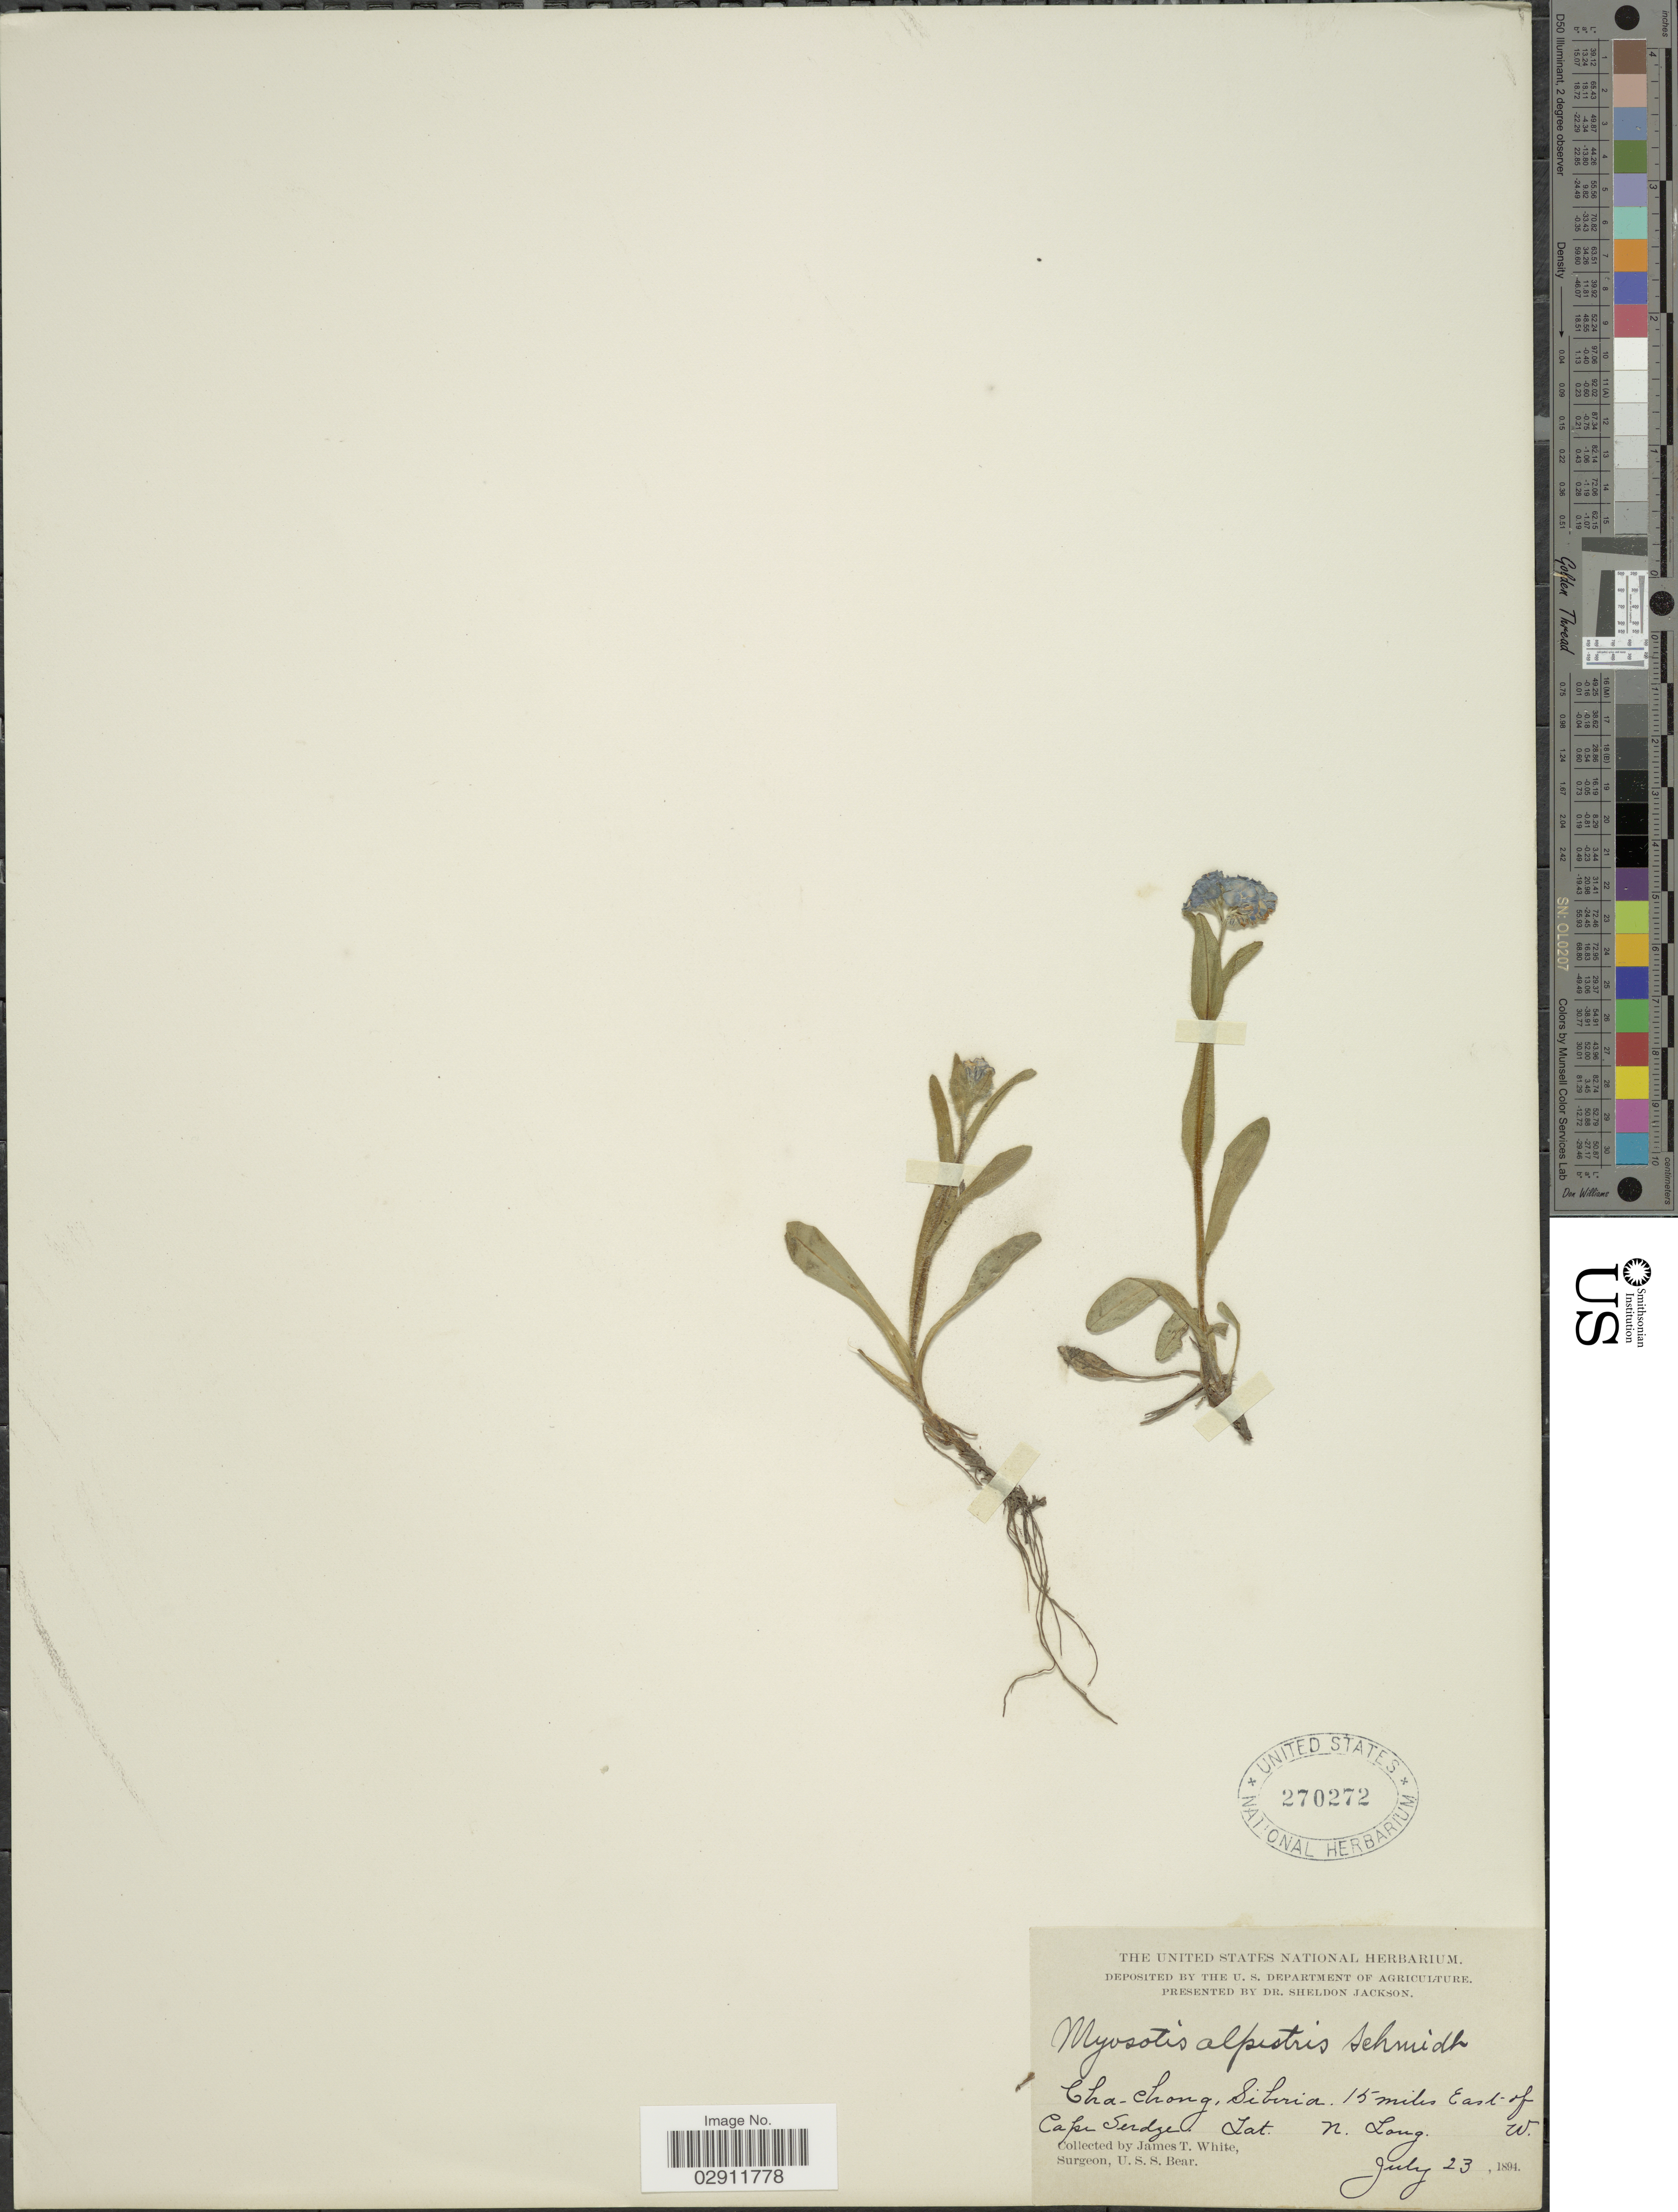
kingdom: Plantae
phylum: Tracheophyta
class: Magnoliopsida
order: Boraginales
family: Boraginaceae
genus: Myosotis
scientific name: Myosotis alpestris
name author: F.W. Schmidt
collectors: J. T. White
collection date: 1894-07-23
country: Russian Federation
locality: Cha-chong, Siberia. 15 miles East of Cape Serdge.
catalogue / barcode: US 270272